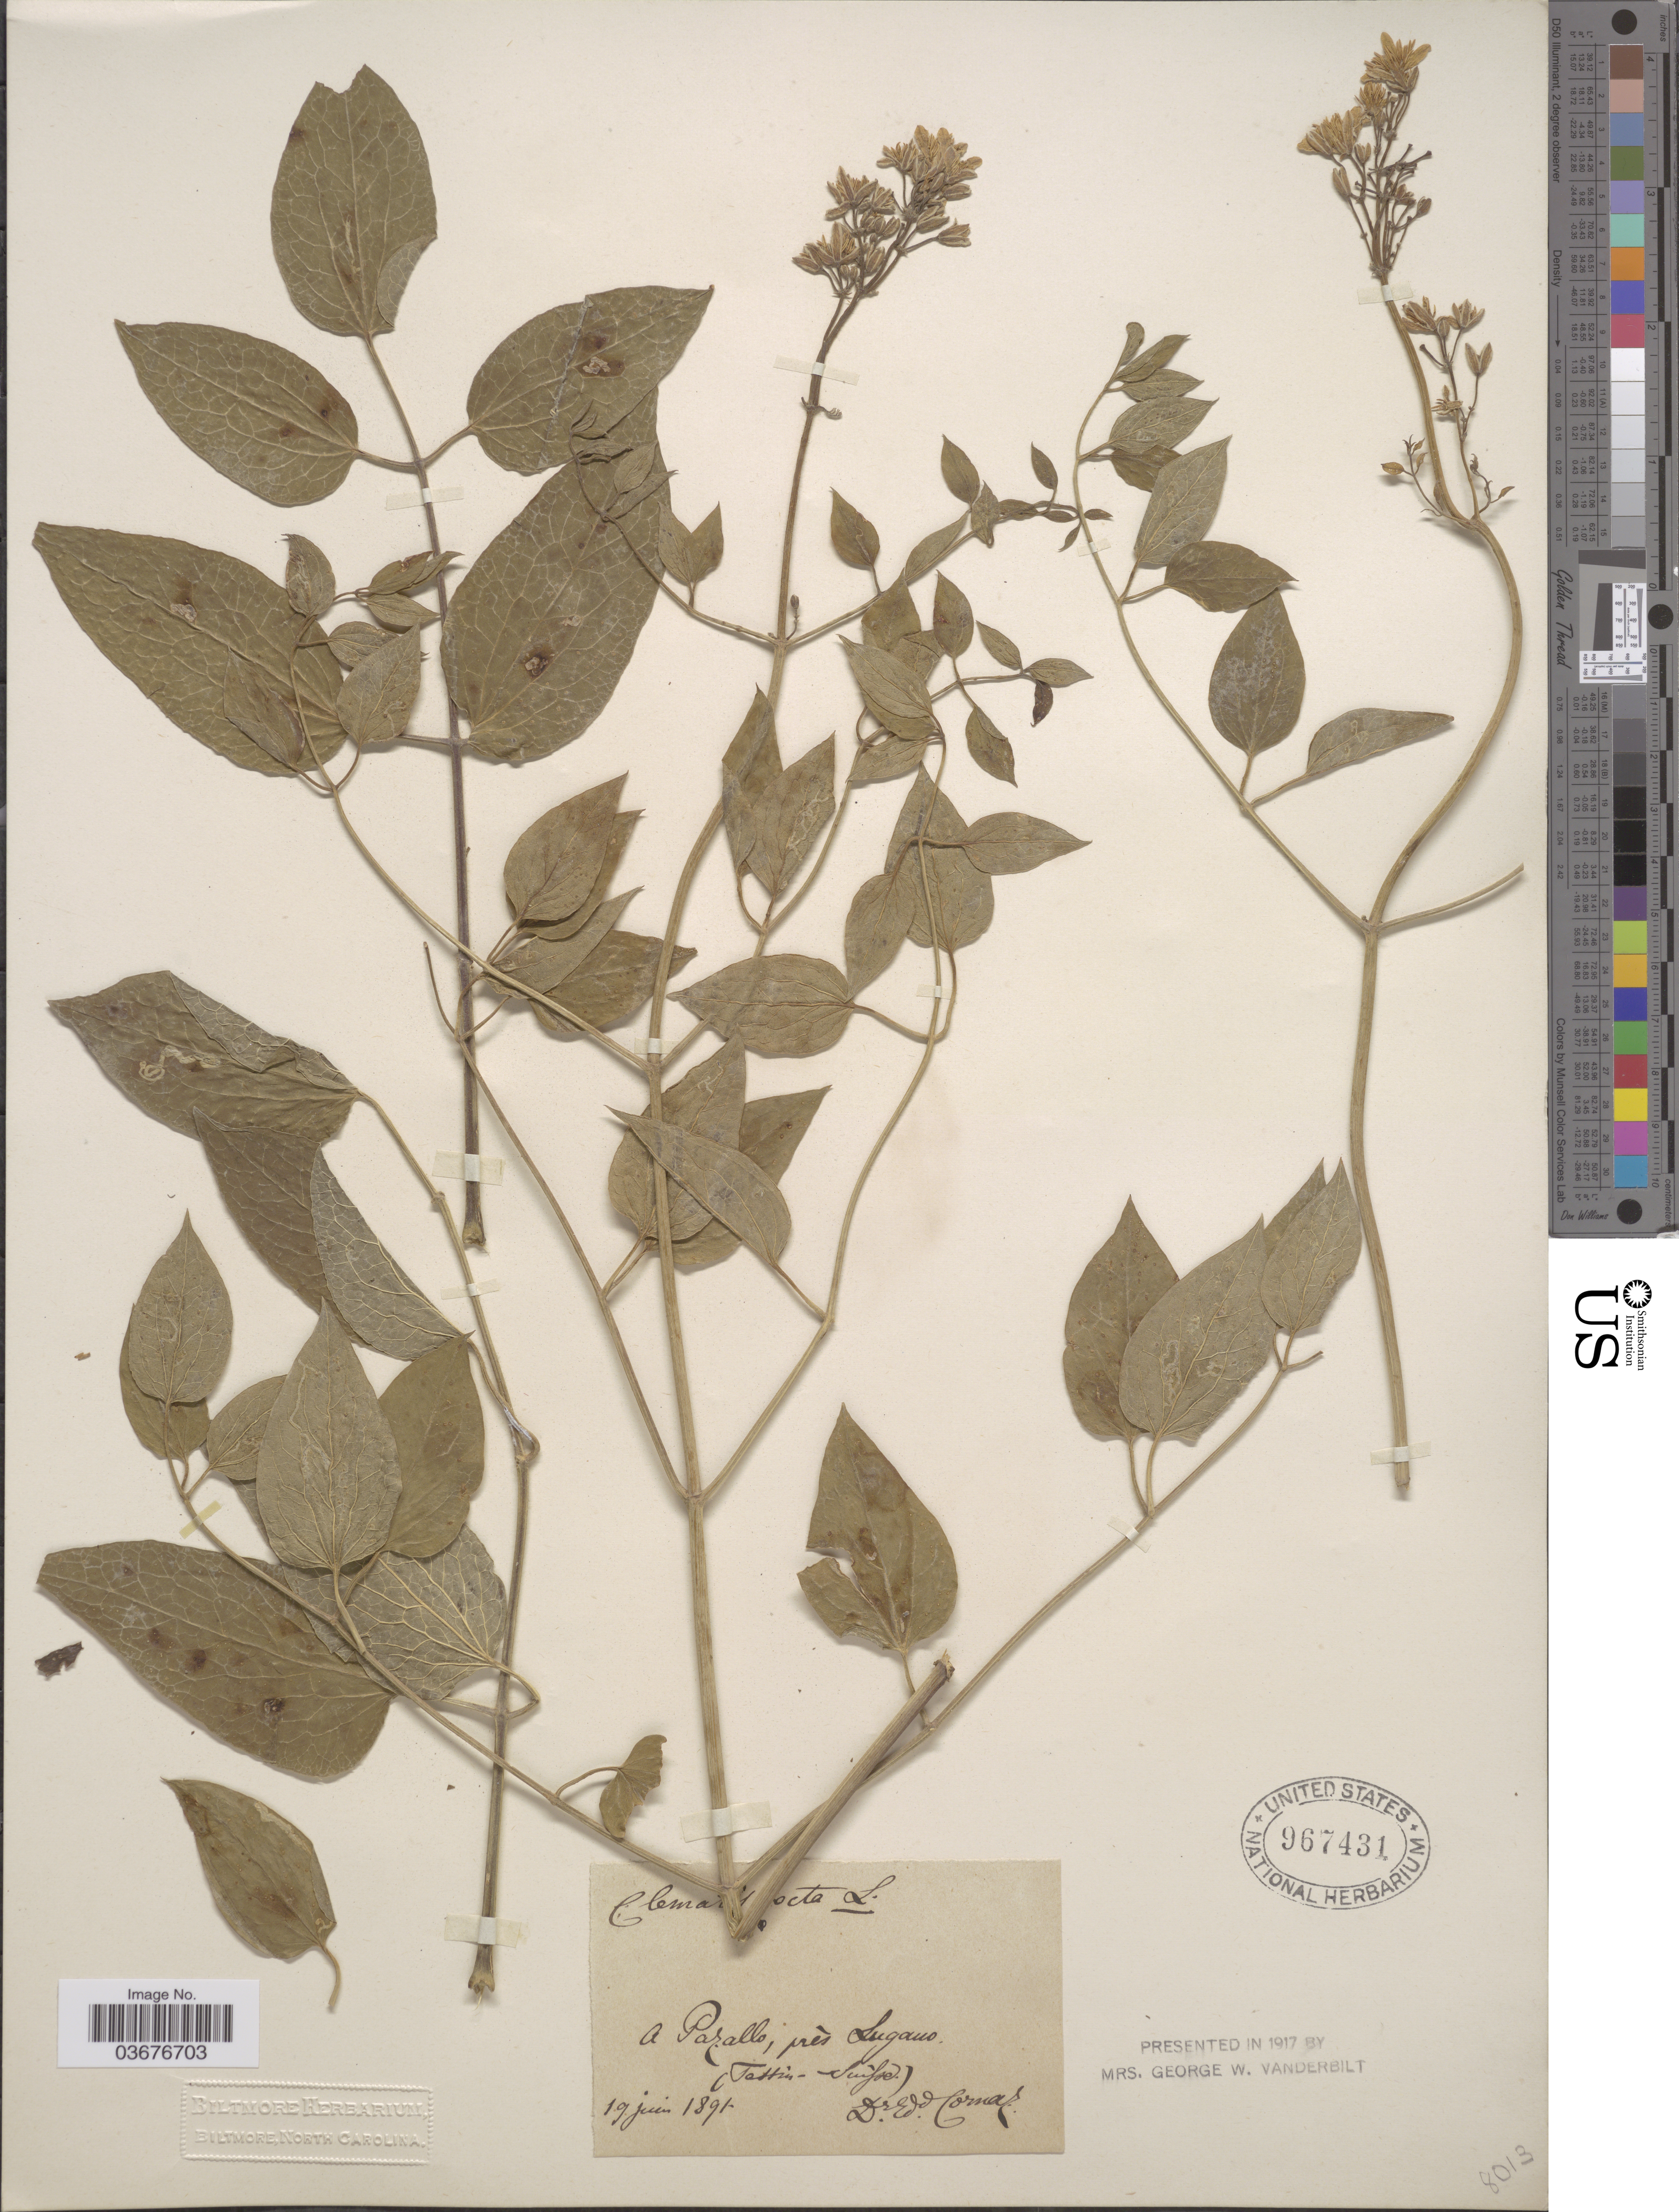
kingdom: Plantae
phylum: Tracheophyta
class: Magnoliopsida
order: Ranunculales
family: Ranunculaceae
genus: Clematis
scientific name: Clematis recta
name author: L.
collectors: Cornaz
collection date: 1891-06-19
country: Switzerland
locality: A Parallo, prés Lugano (Tessin-Suisse).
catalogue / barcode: US 967431